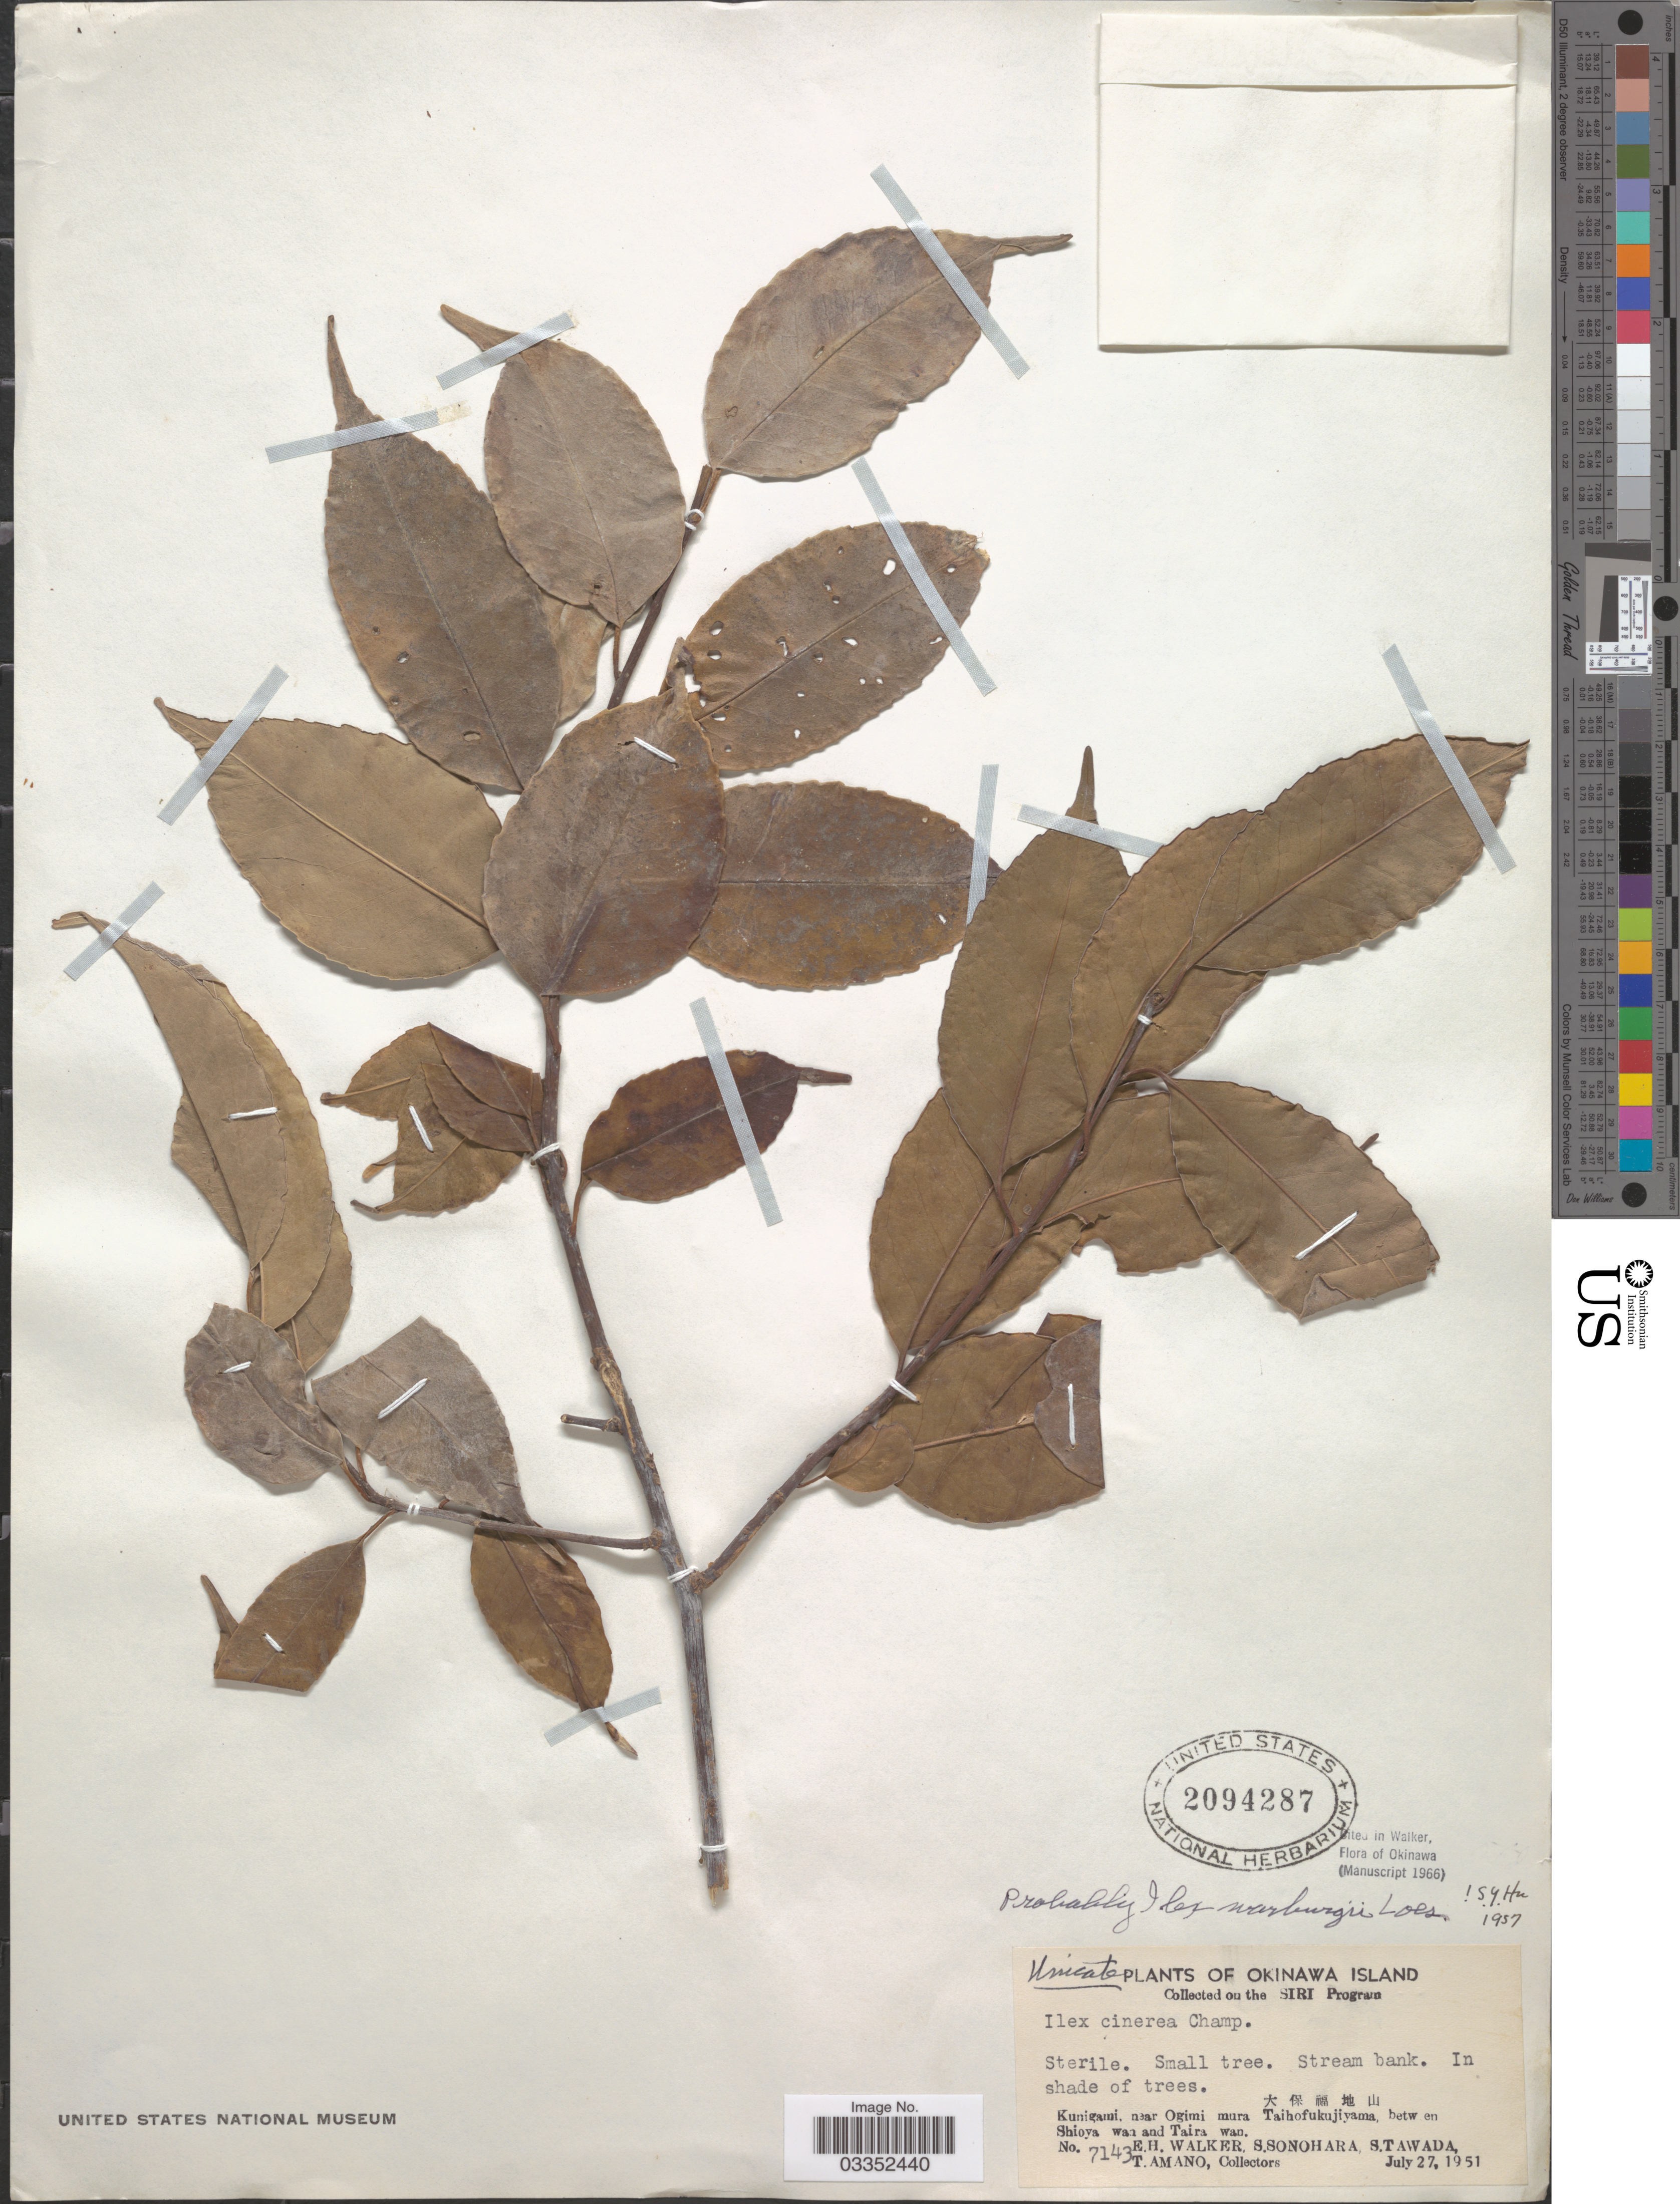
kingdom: Plantae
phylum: Tracheophyta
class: Magnoliopsida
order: Aquifoliales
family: Aquifoliaceae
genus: Ilex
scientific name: Ilex warburgii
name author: Loes.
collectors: E. H. Walker, S. Sonohara, S. Tawada & T. Amano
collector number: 7143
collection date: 1951-07-27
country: Japan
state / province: Okinawa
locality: Okinawa Island, Kunigami, near Ogimi mura Taihofukujiyama, between Shioya wan and Taira wan.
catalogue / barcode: US 2094287